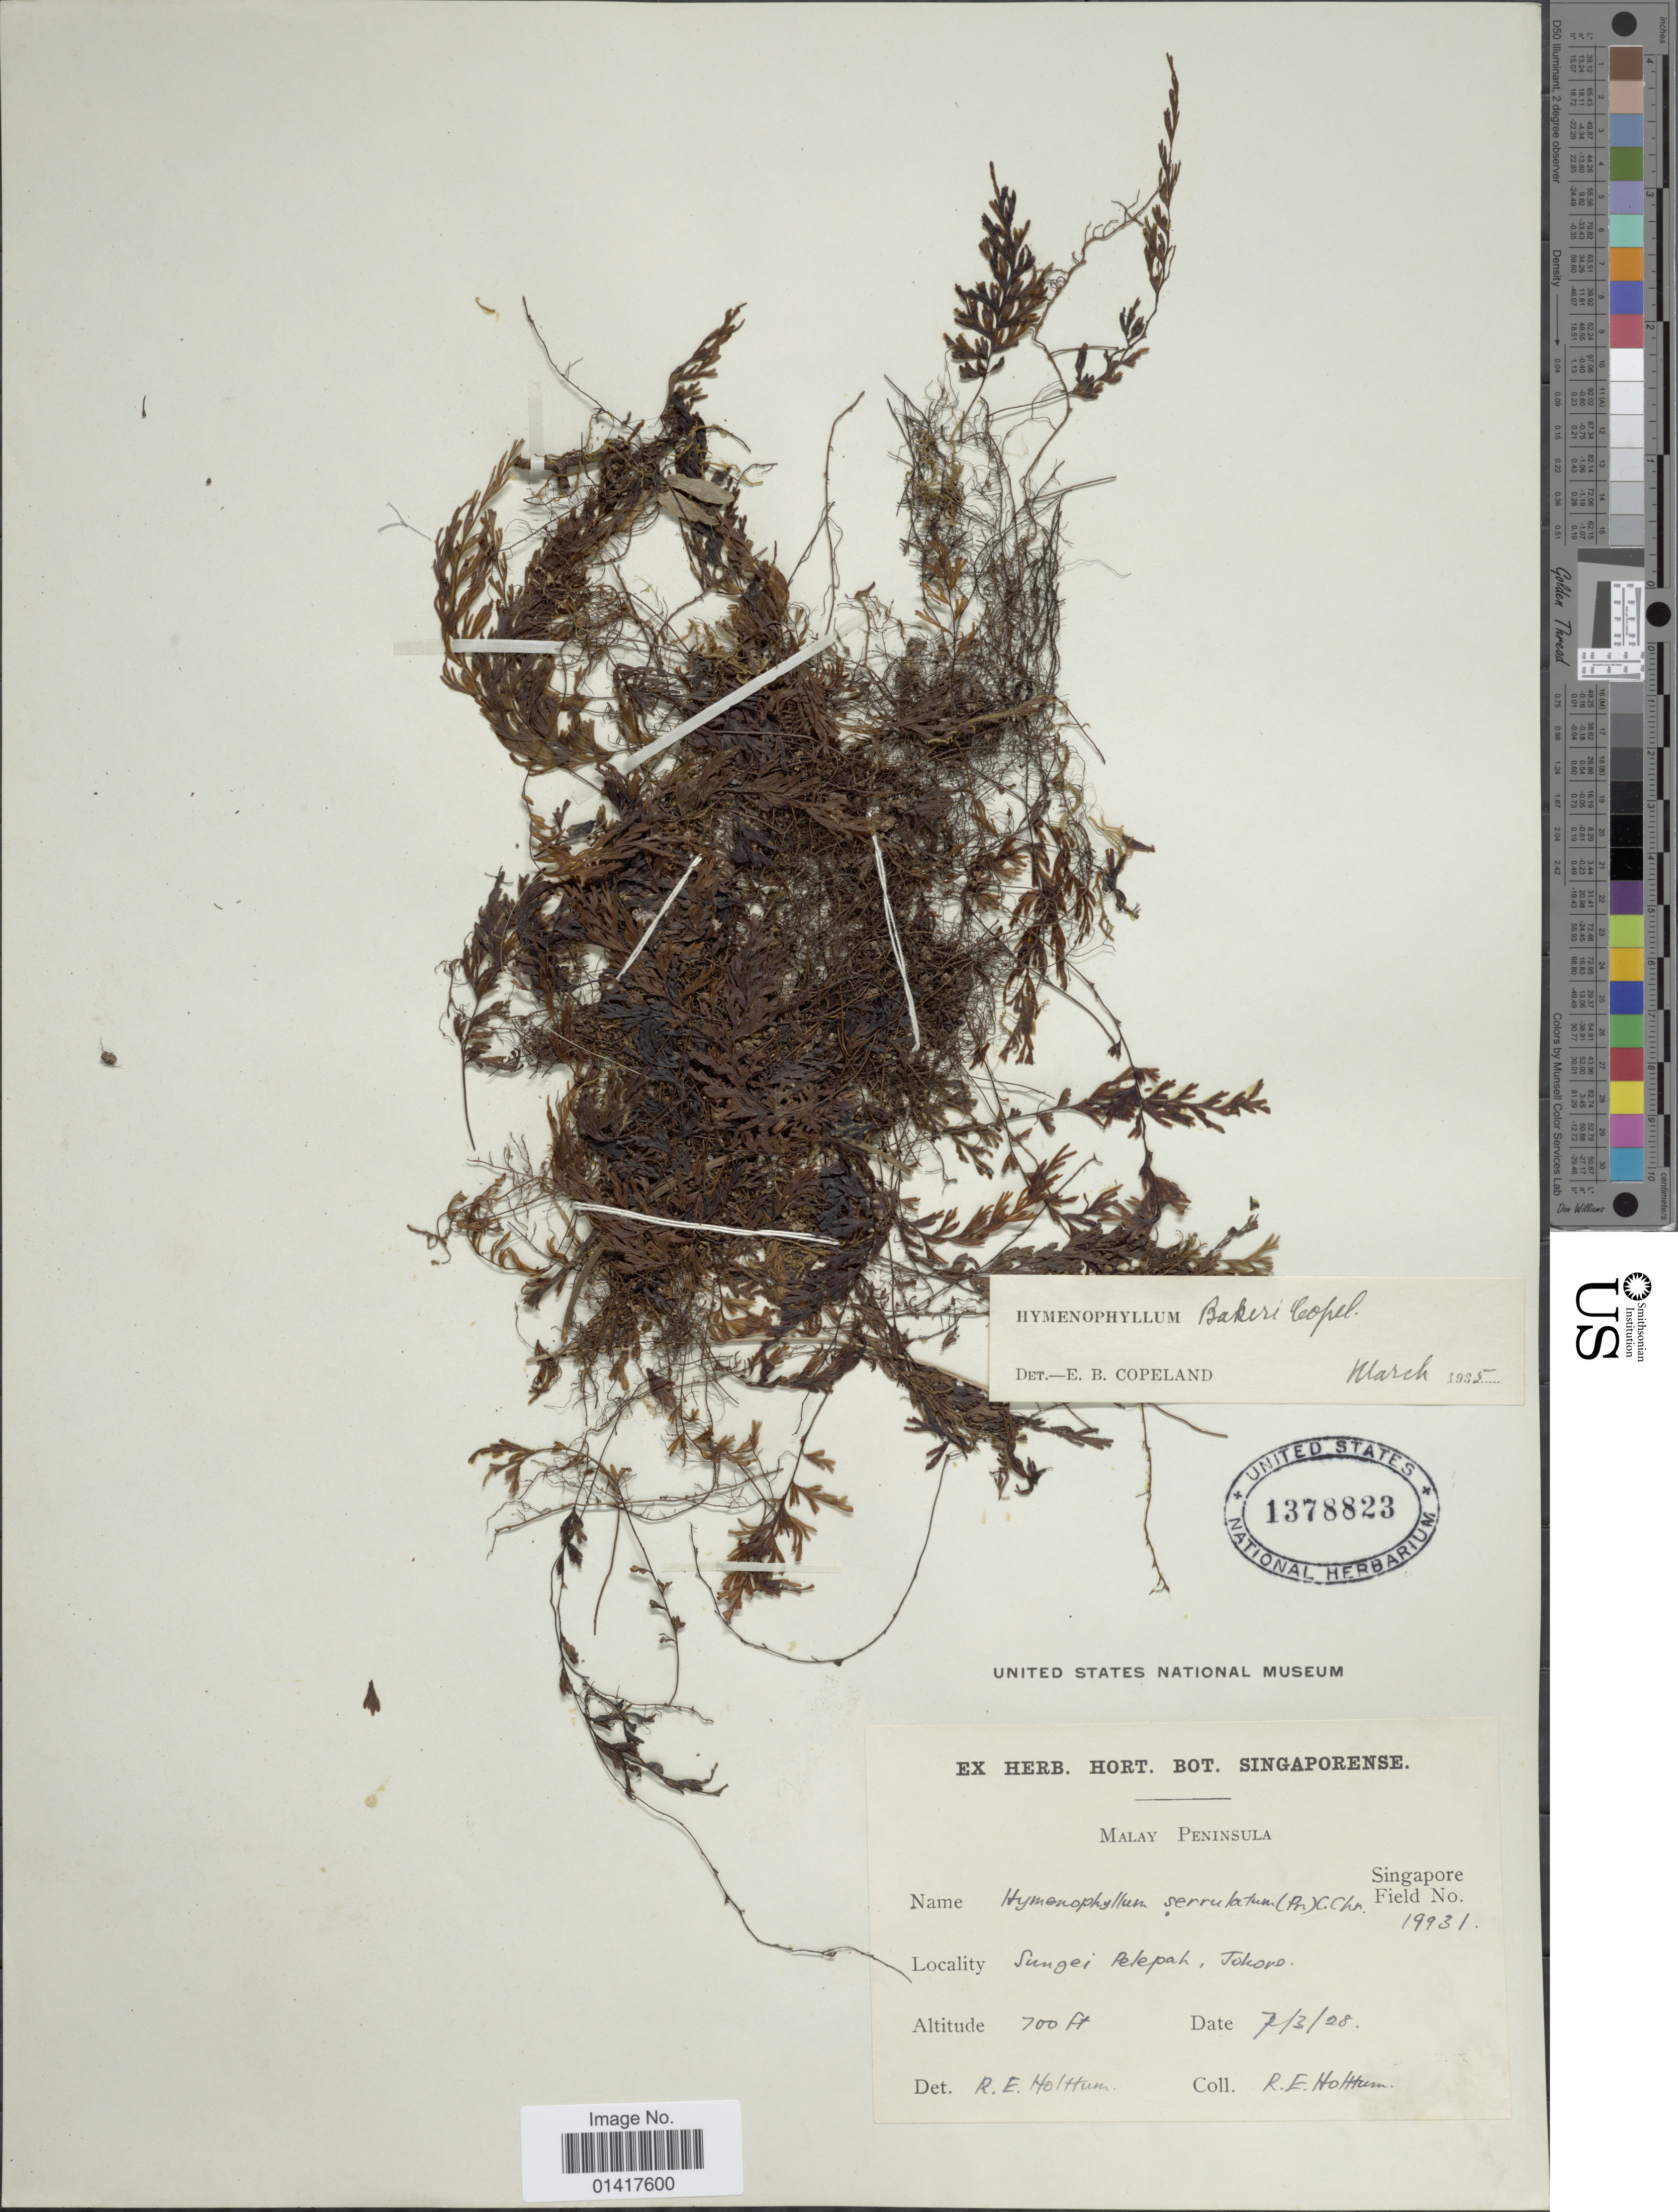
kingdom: Plantae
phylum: Tracheophyta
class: Polypodiopsida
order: Hymenophyllales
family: Hymenophyllaceae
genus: Hymenophyllum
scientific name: Hymenophyllum bakeri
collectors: R. E. Holttum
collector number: Singapore Field 19931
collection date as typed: Transcribed d/m/y: 7/3/28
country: Malaysia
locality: Malay Peninsula. Sungei Pelepah, Jokoro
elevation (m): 213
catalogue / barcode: US 1378823